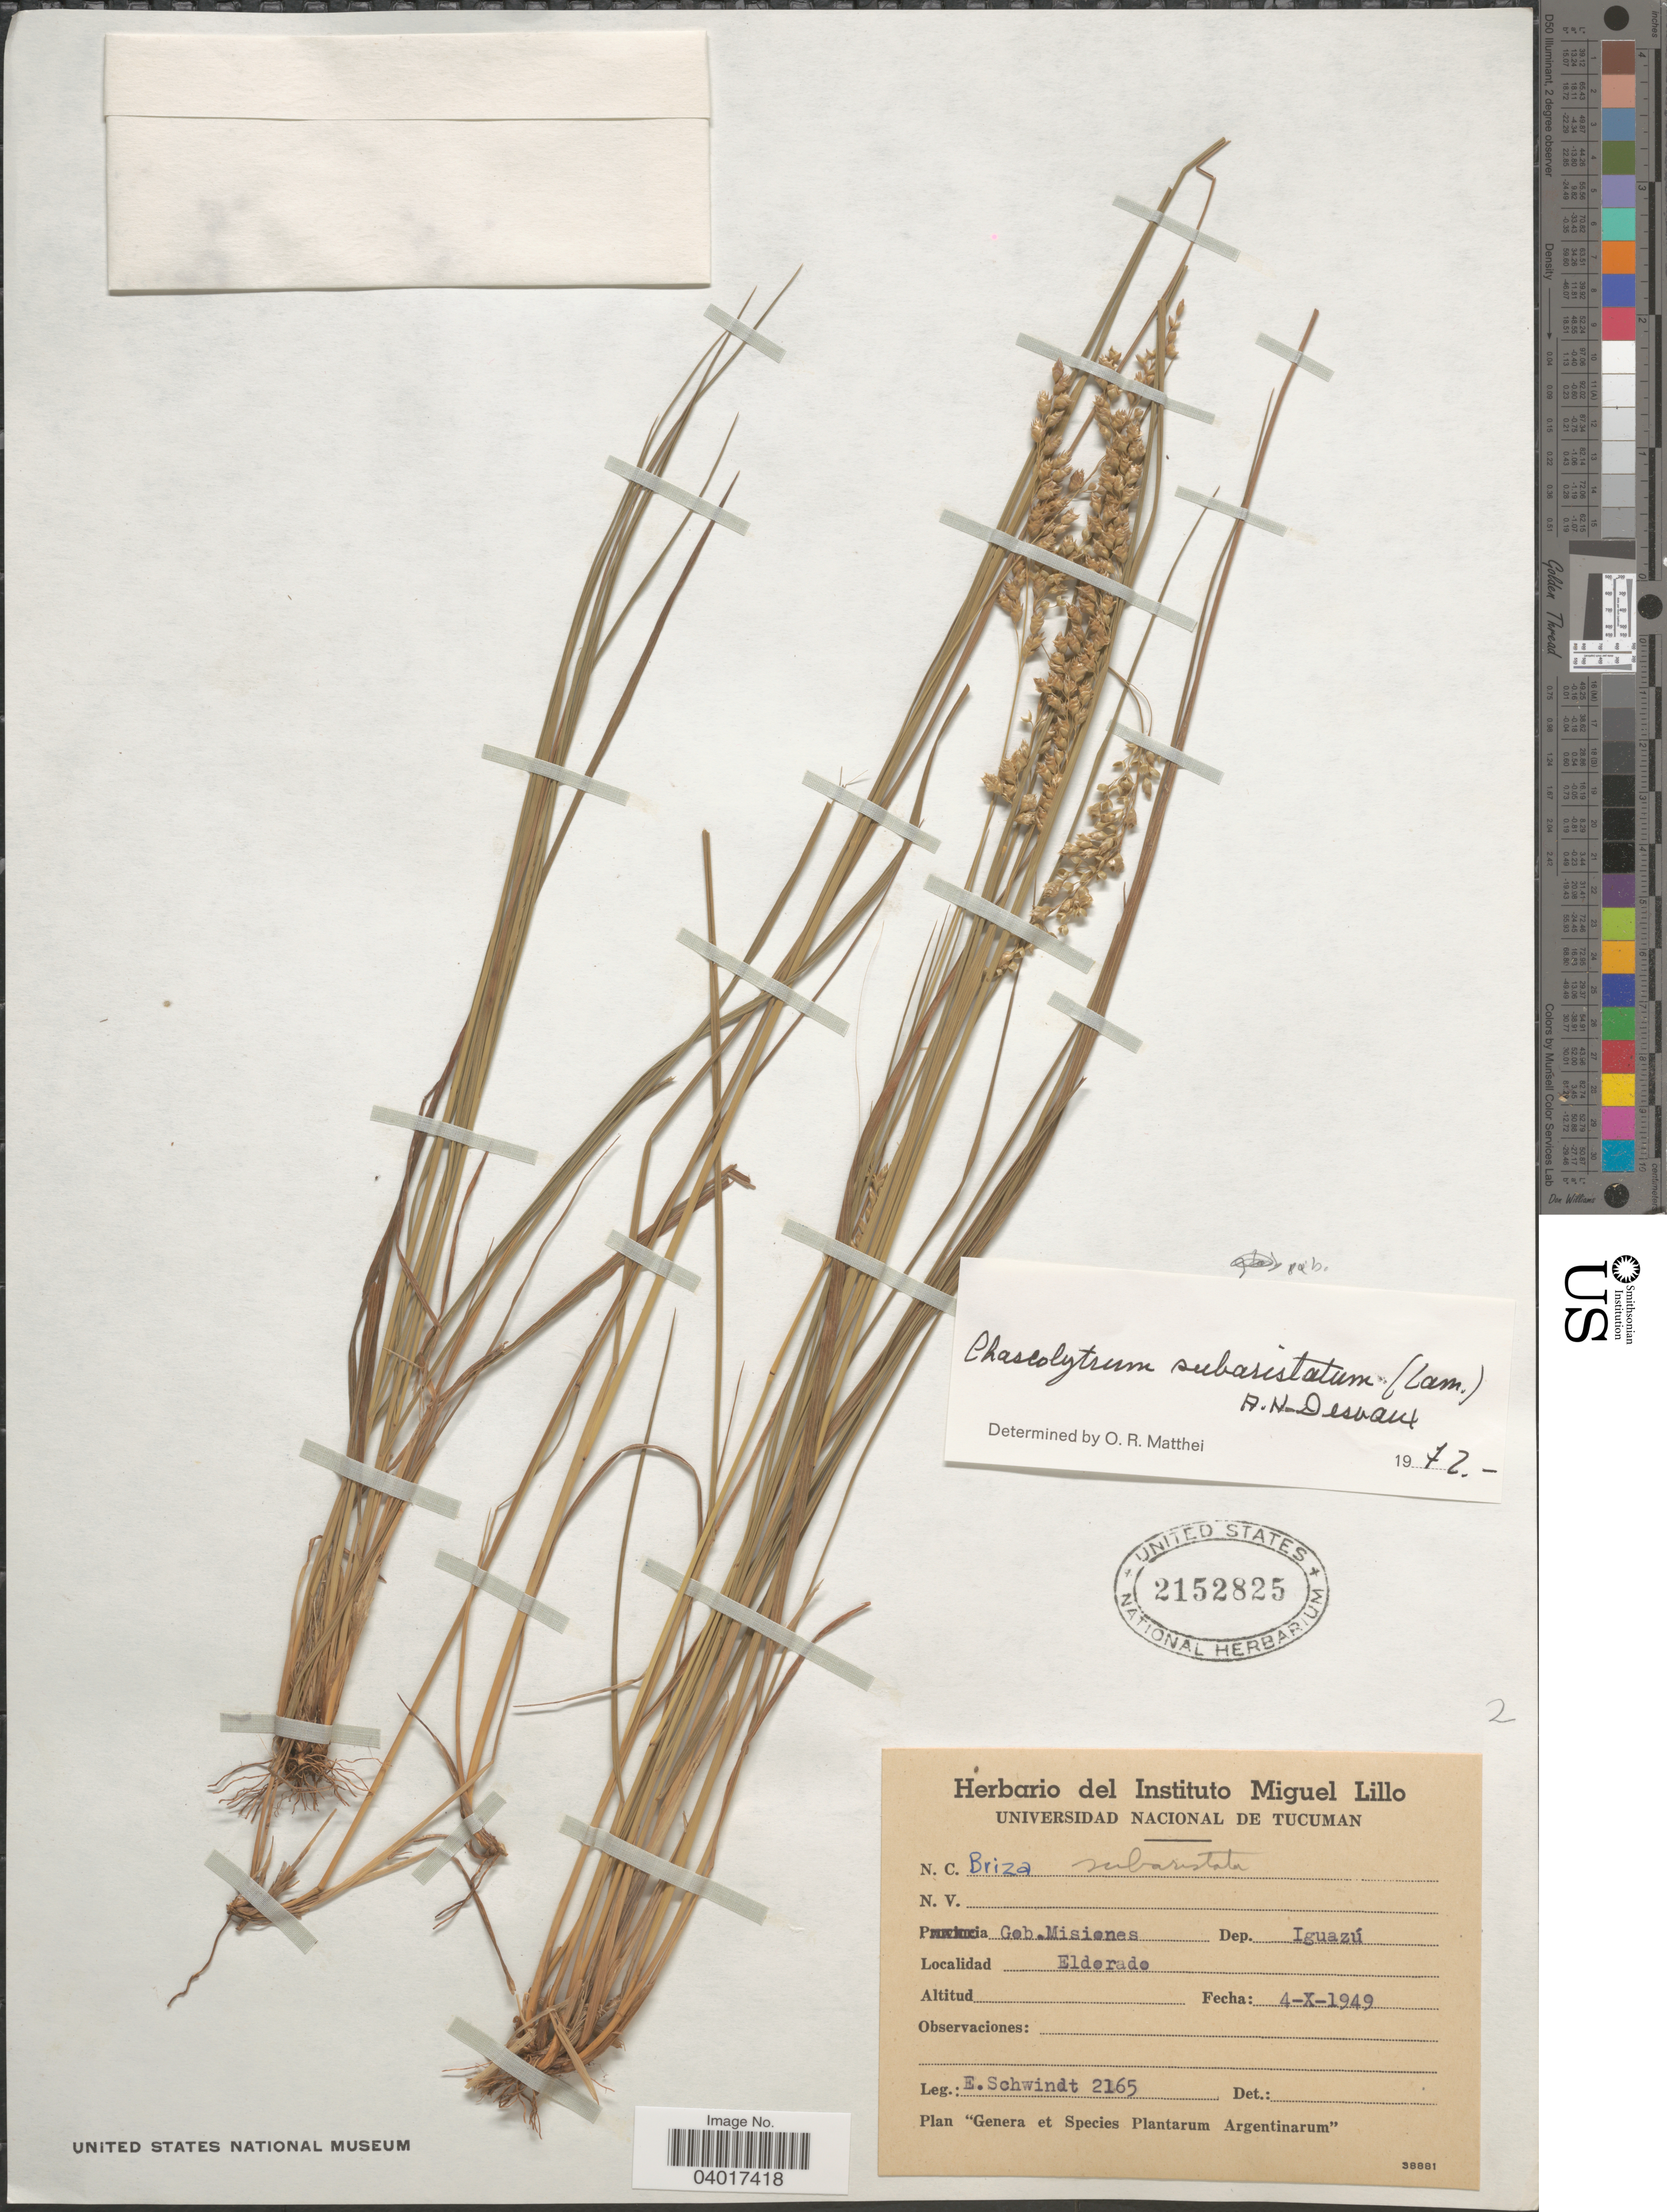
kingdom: Plantae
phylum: Tracheophyta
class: Liliopsida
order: Poales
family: Poaceae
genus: Chascolytrum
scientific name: Chascolytrum subaristatum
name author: (Lam.) Desv.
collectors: E. Schwindt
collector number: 2165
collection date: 1949-10-04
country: Argentina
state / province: Misiones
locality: Gob. Misiones. Dep. Iguazú. Eldorado.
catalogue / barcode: US 2152825